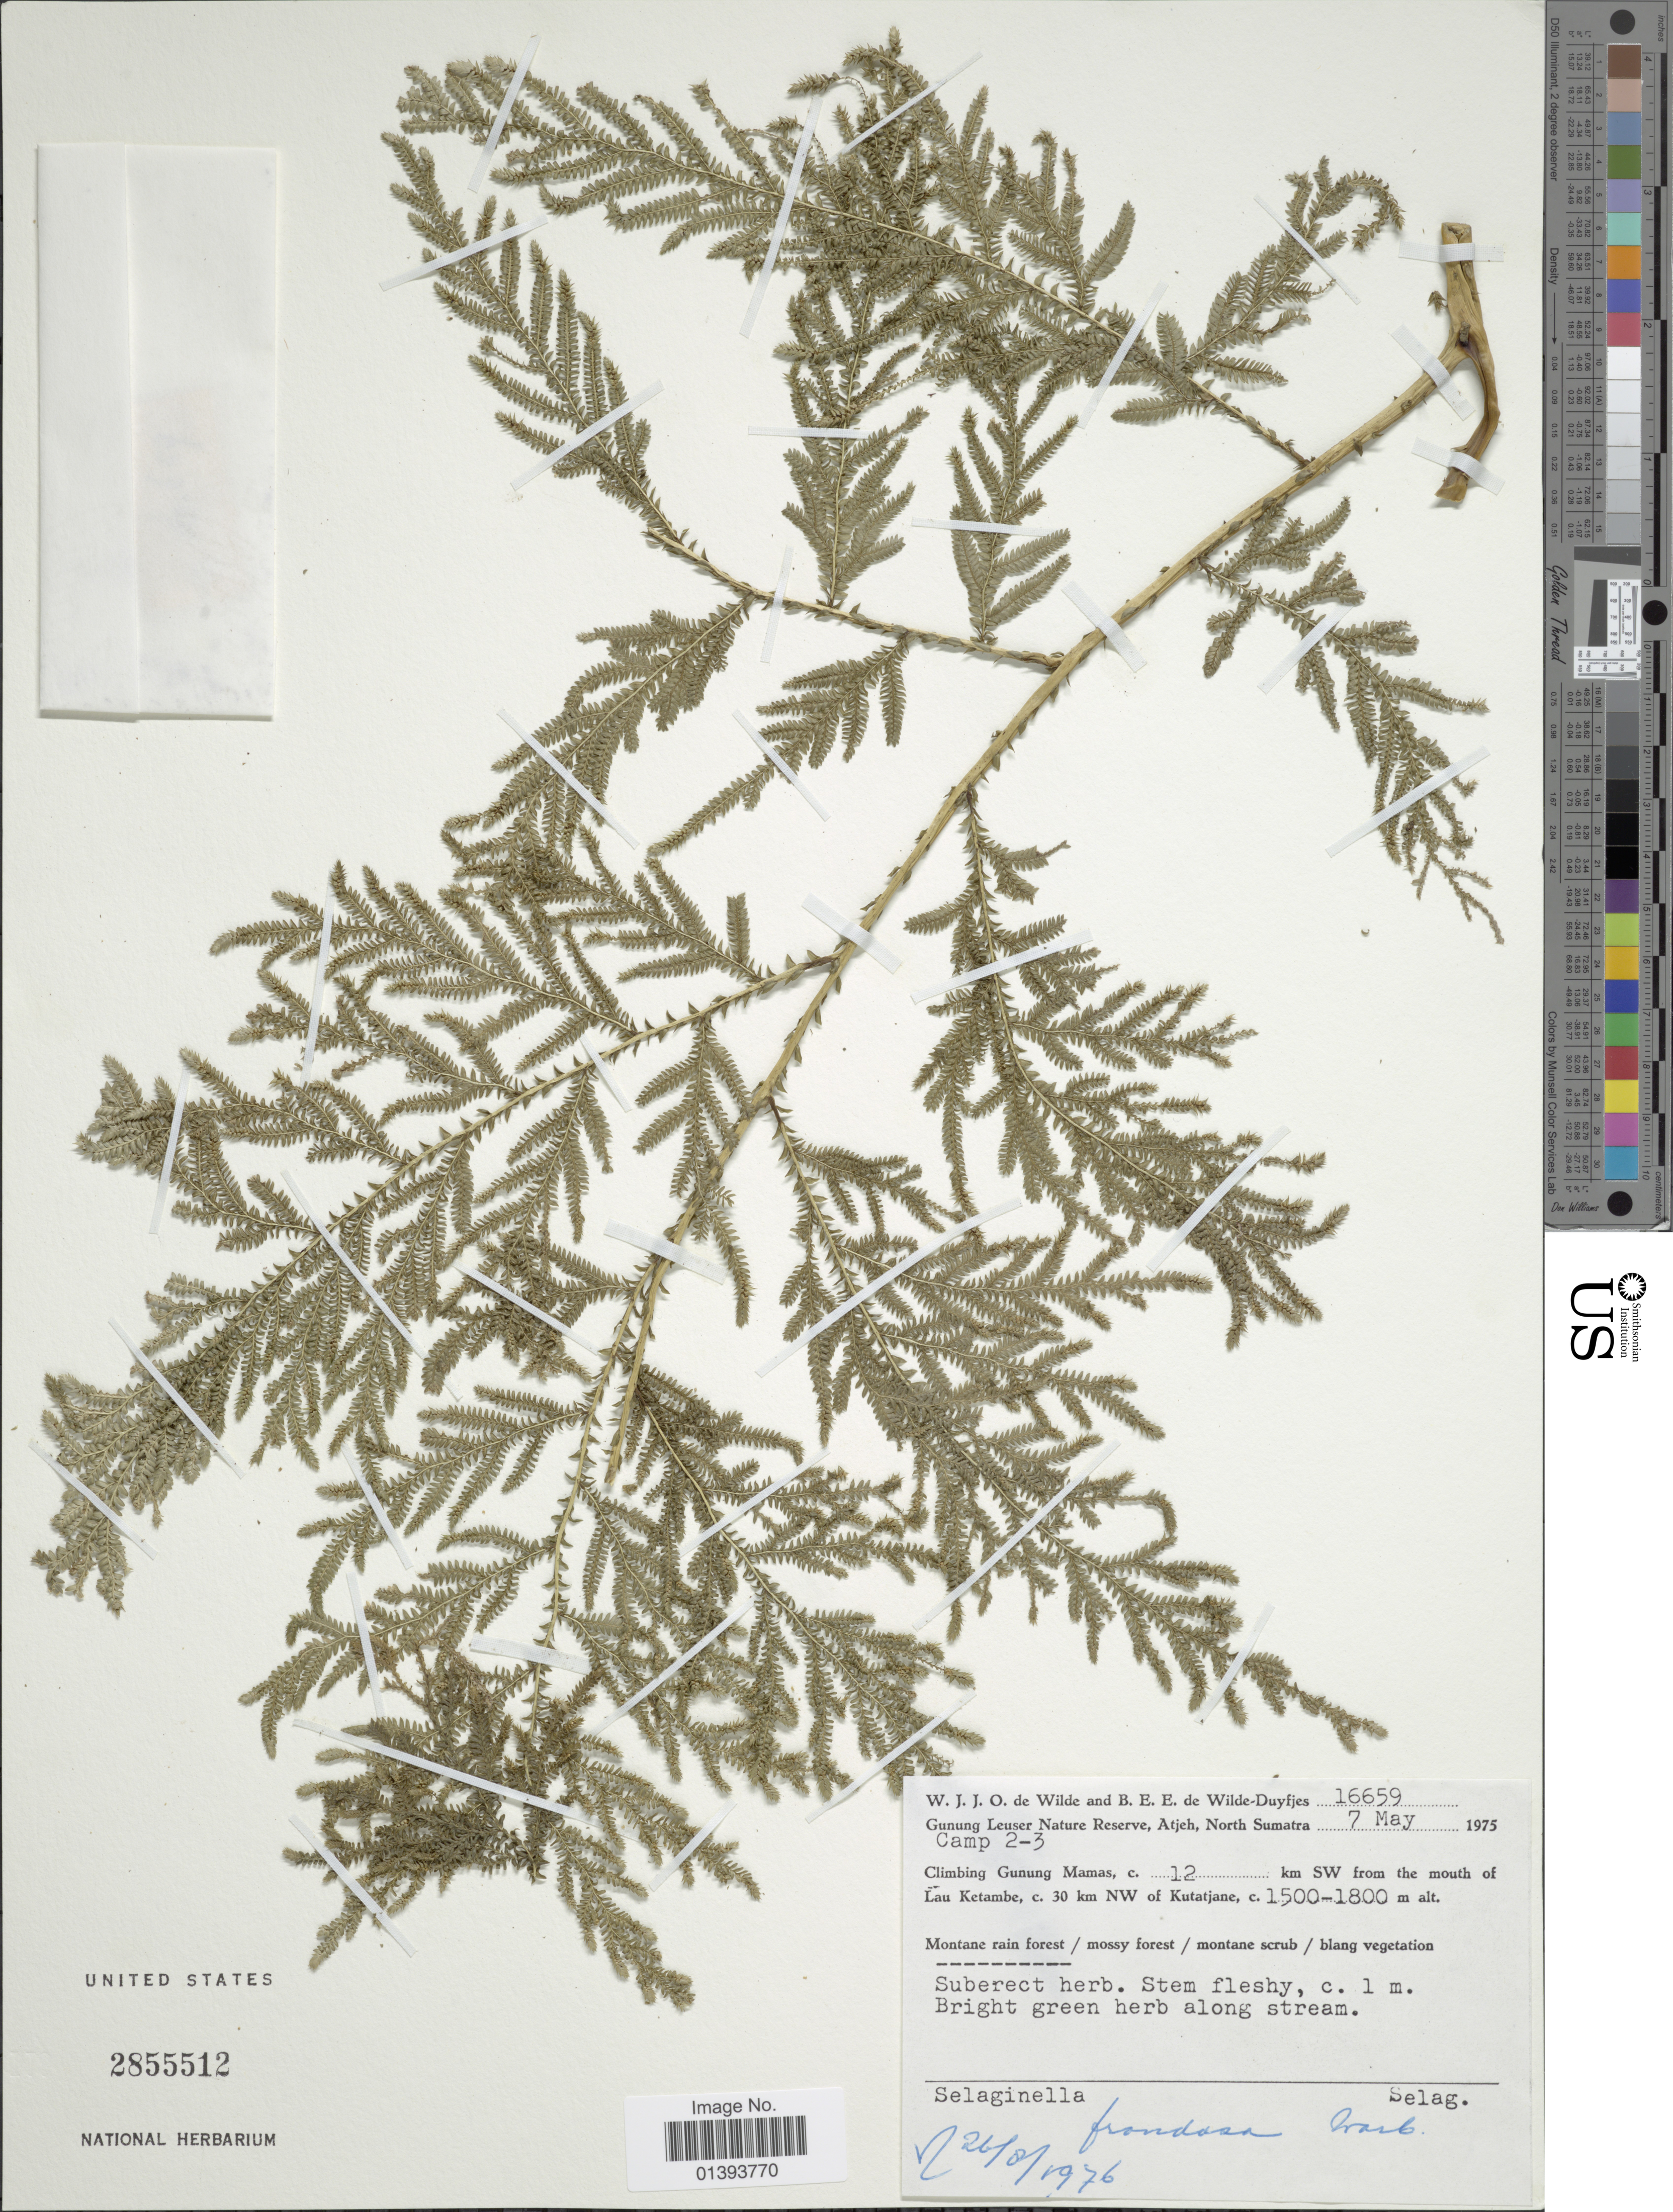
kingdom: Plantae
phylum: Tracheophyta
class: Lycopodiopsida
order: Selaginellales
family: Selaginellaceae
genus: Selaginella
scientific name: Selaginella frondosa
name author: Warb.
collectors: W. J. de Wilde & B. E. de Wilde-Duyfjes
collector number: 16659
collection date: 1975-05-07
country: Indonesia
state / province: Sumatra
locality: Gunung Leuser Nature Reserve, Atjeh, North Sumatra, camp 2-3, Climbing Gunung Mamas, c. 12km SW from the mouth of Lau Ketambe, c. 30km NW of Kutatjane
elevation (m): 1500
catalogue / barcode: US 2855512